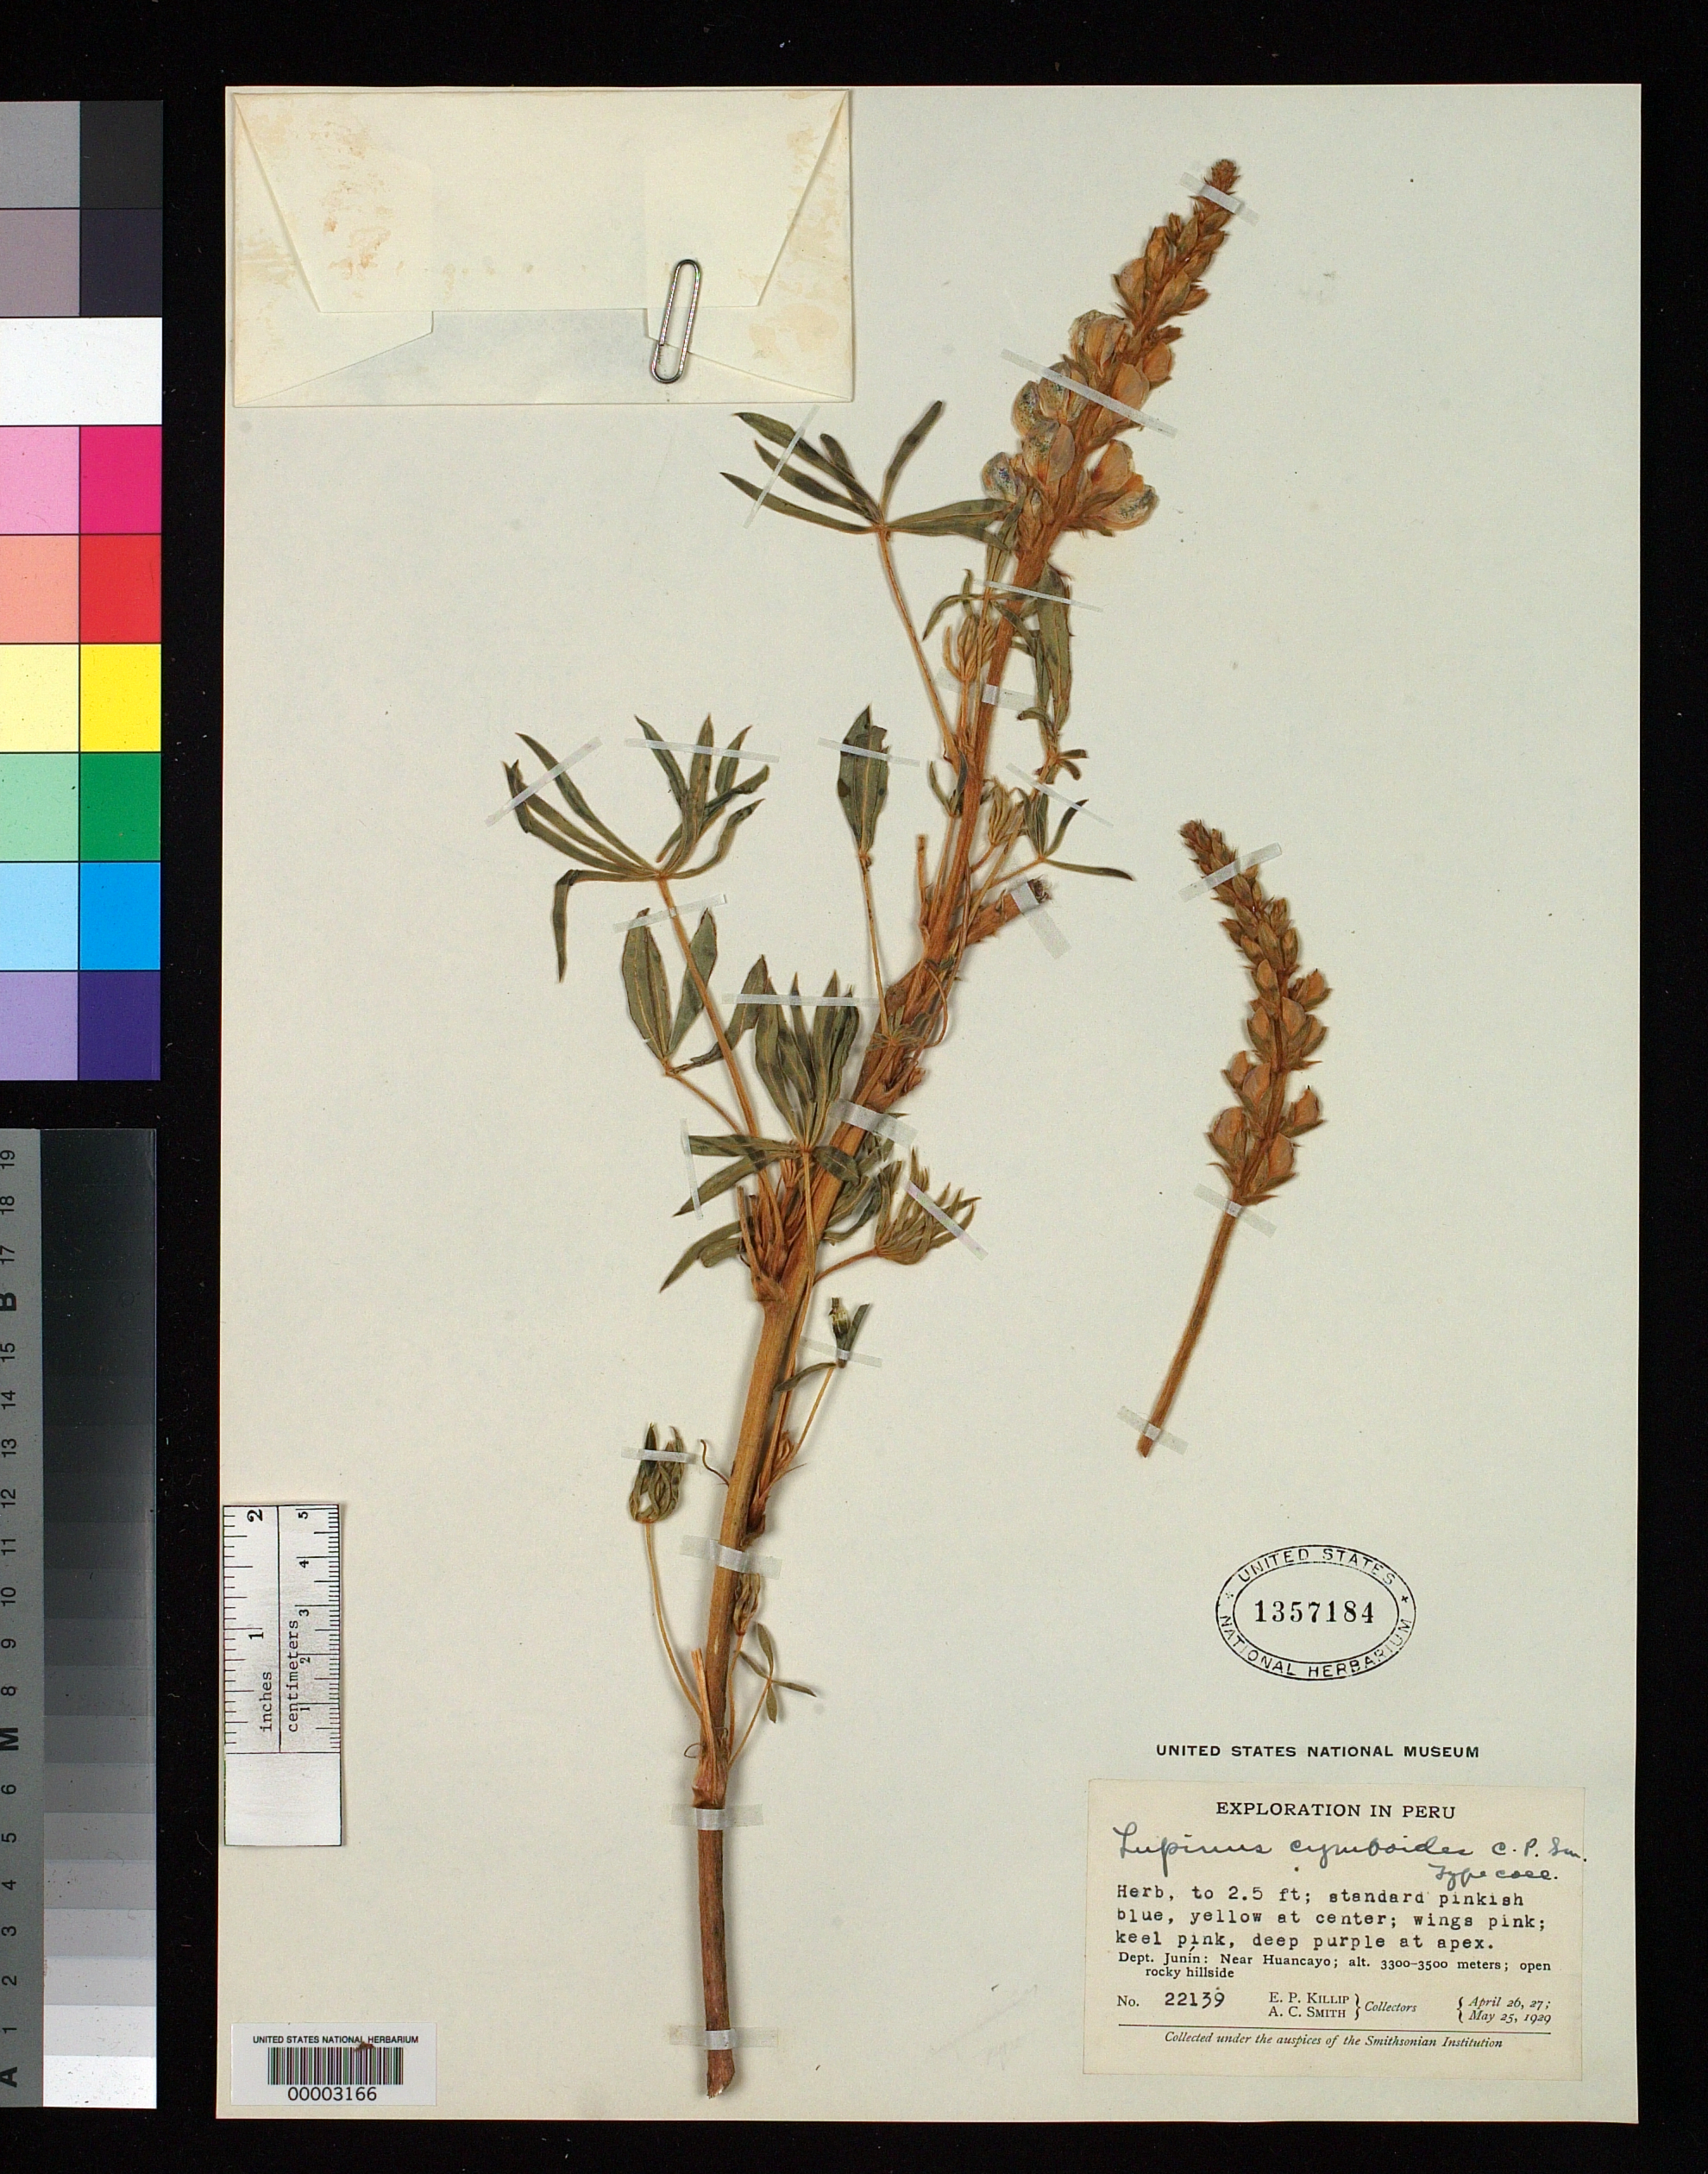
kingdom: Plantae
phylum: Tracheophyta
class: Magnoliopsida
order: Fabales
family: Fabaceae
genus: Lupinus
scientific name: Lupinus cymboides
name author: C.P. Sm.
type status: Isotype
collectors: E. P. Killip & A. C. Smith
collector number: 22139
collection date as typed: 26 Apr 1929 to 25 May 1929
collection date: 1929-04-26/1929-05-25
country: Peru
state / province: Junín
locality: Near Huancayo.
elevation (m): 3300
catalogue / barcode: US 1357184